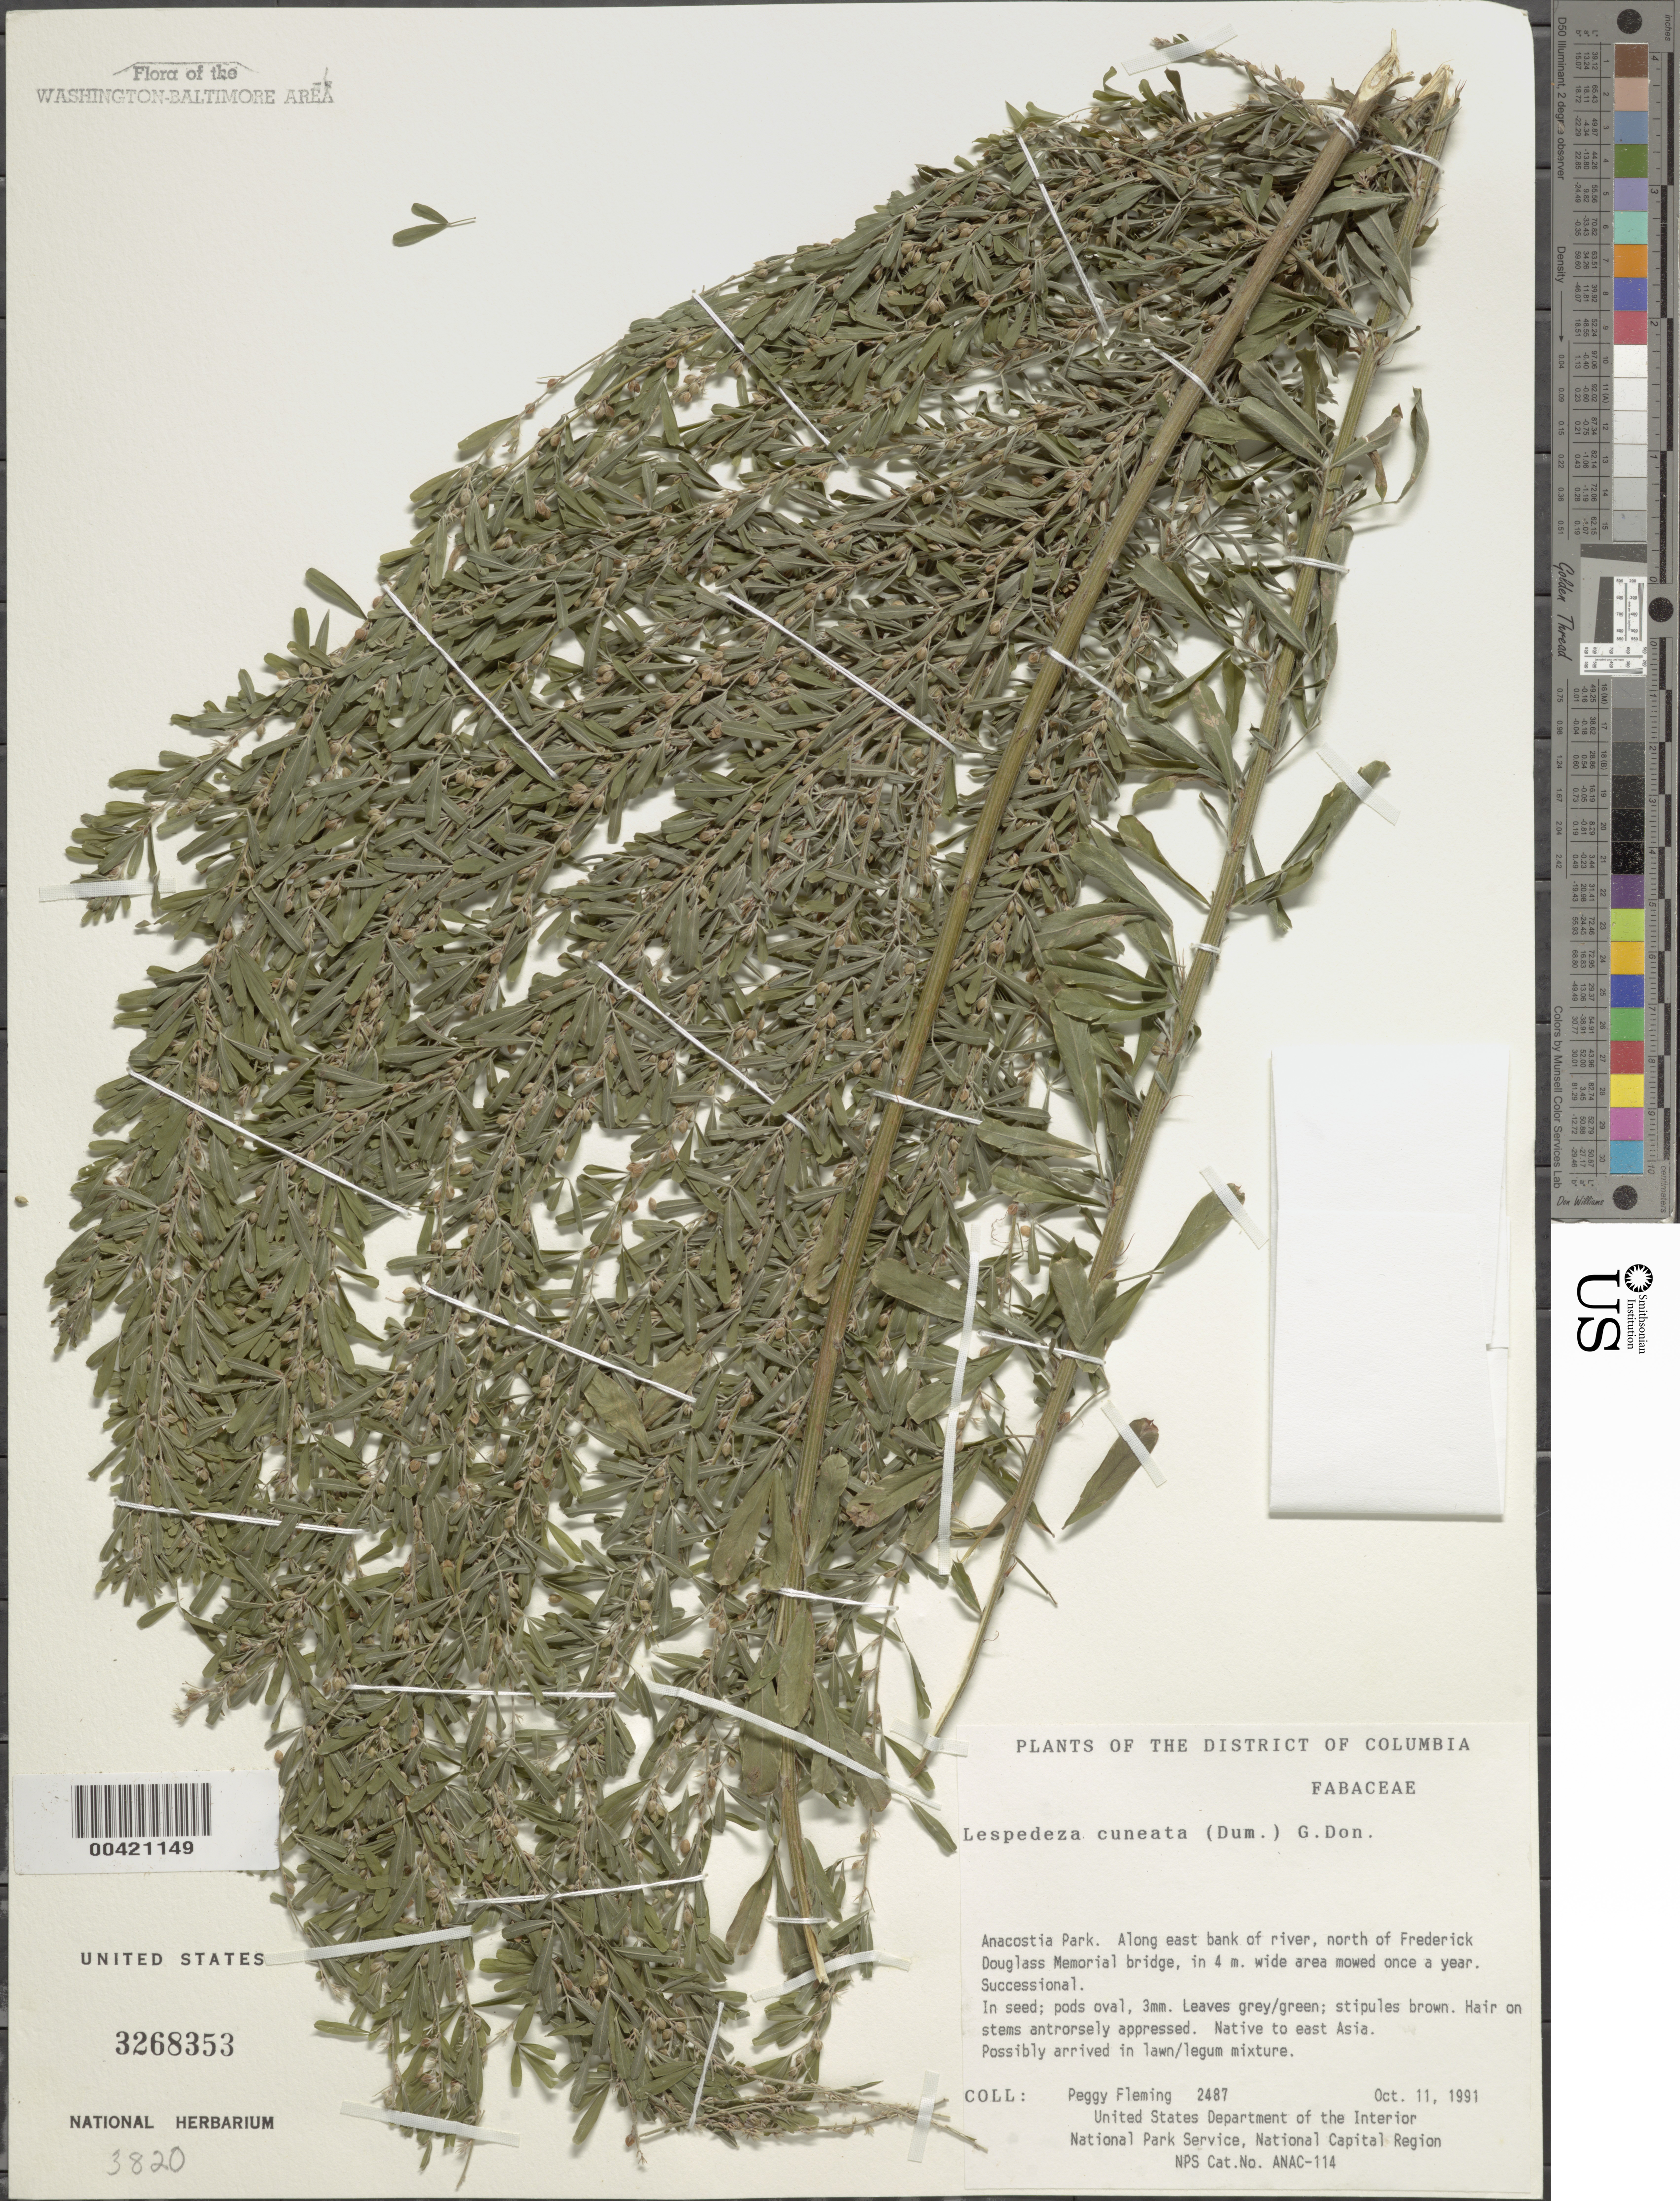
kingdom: Plantae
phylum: Tracheophyta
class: Magnoliopsida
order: Fabales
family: Fabaceae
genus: Lespedeza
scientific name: Lespedeza cuneata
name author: (Dum. Cours.) G. Don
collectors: P. Fleming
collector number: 2487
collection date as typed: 11 Oct 1991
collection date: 1991-10-11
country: United States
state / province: District of Columbia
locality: Anacostia Park, E bank of river, N of Frederick Douglass Memorial Bridge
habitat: Sucessional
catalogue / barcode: US 3268353